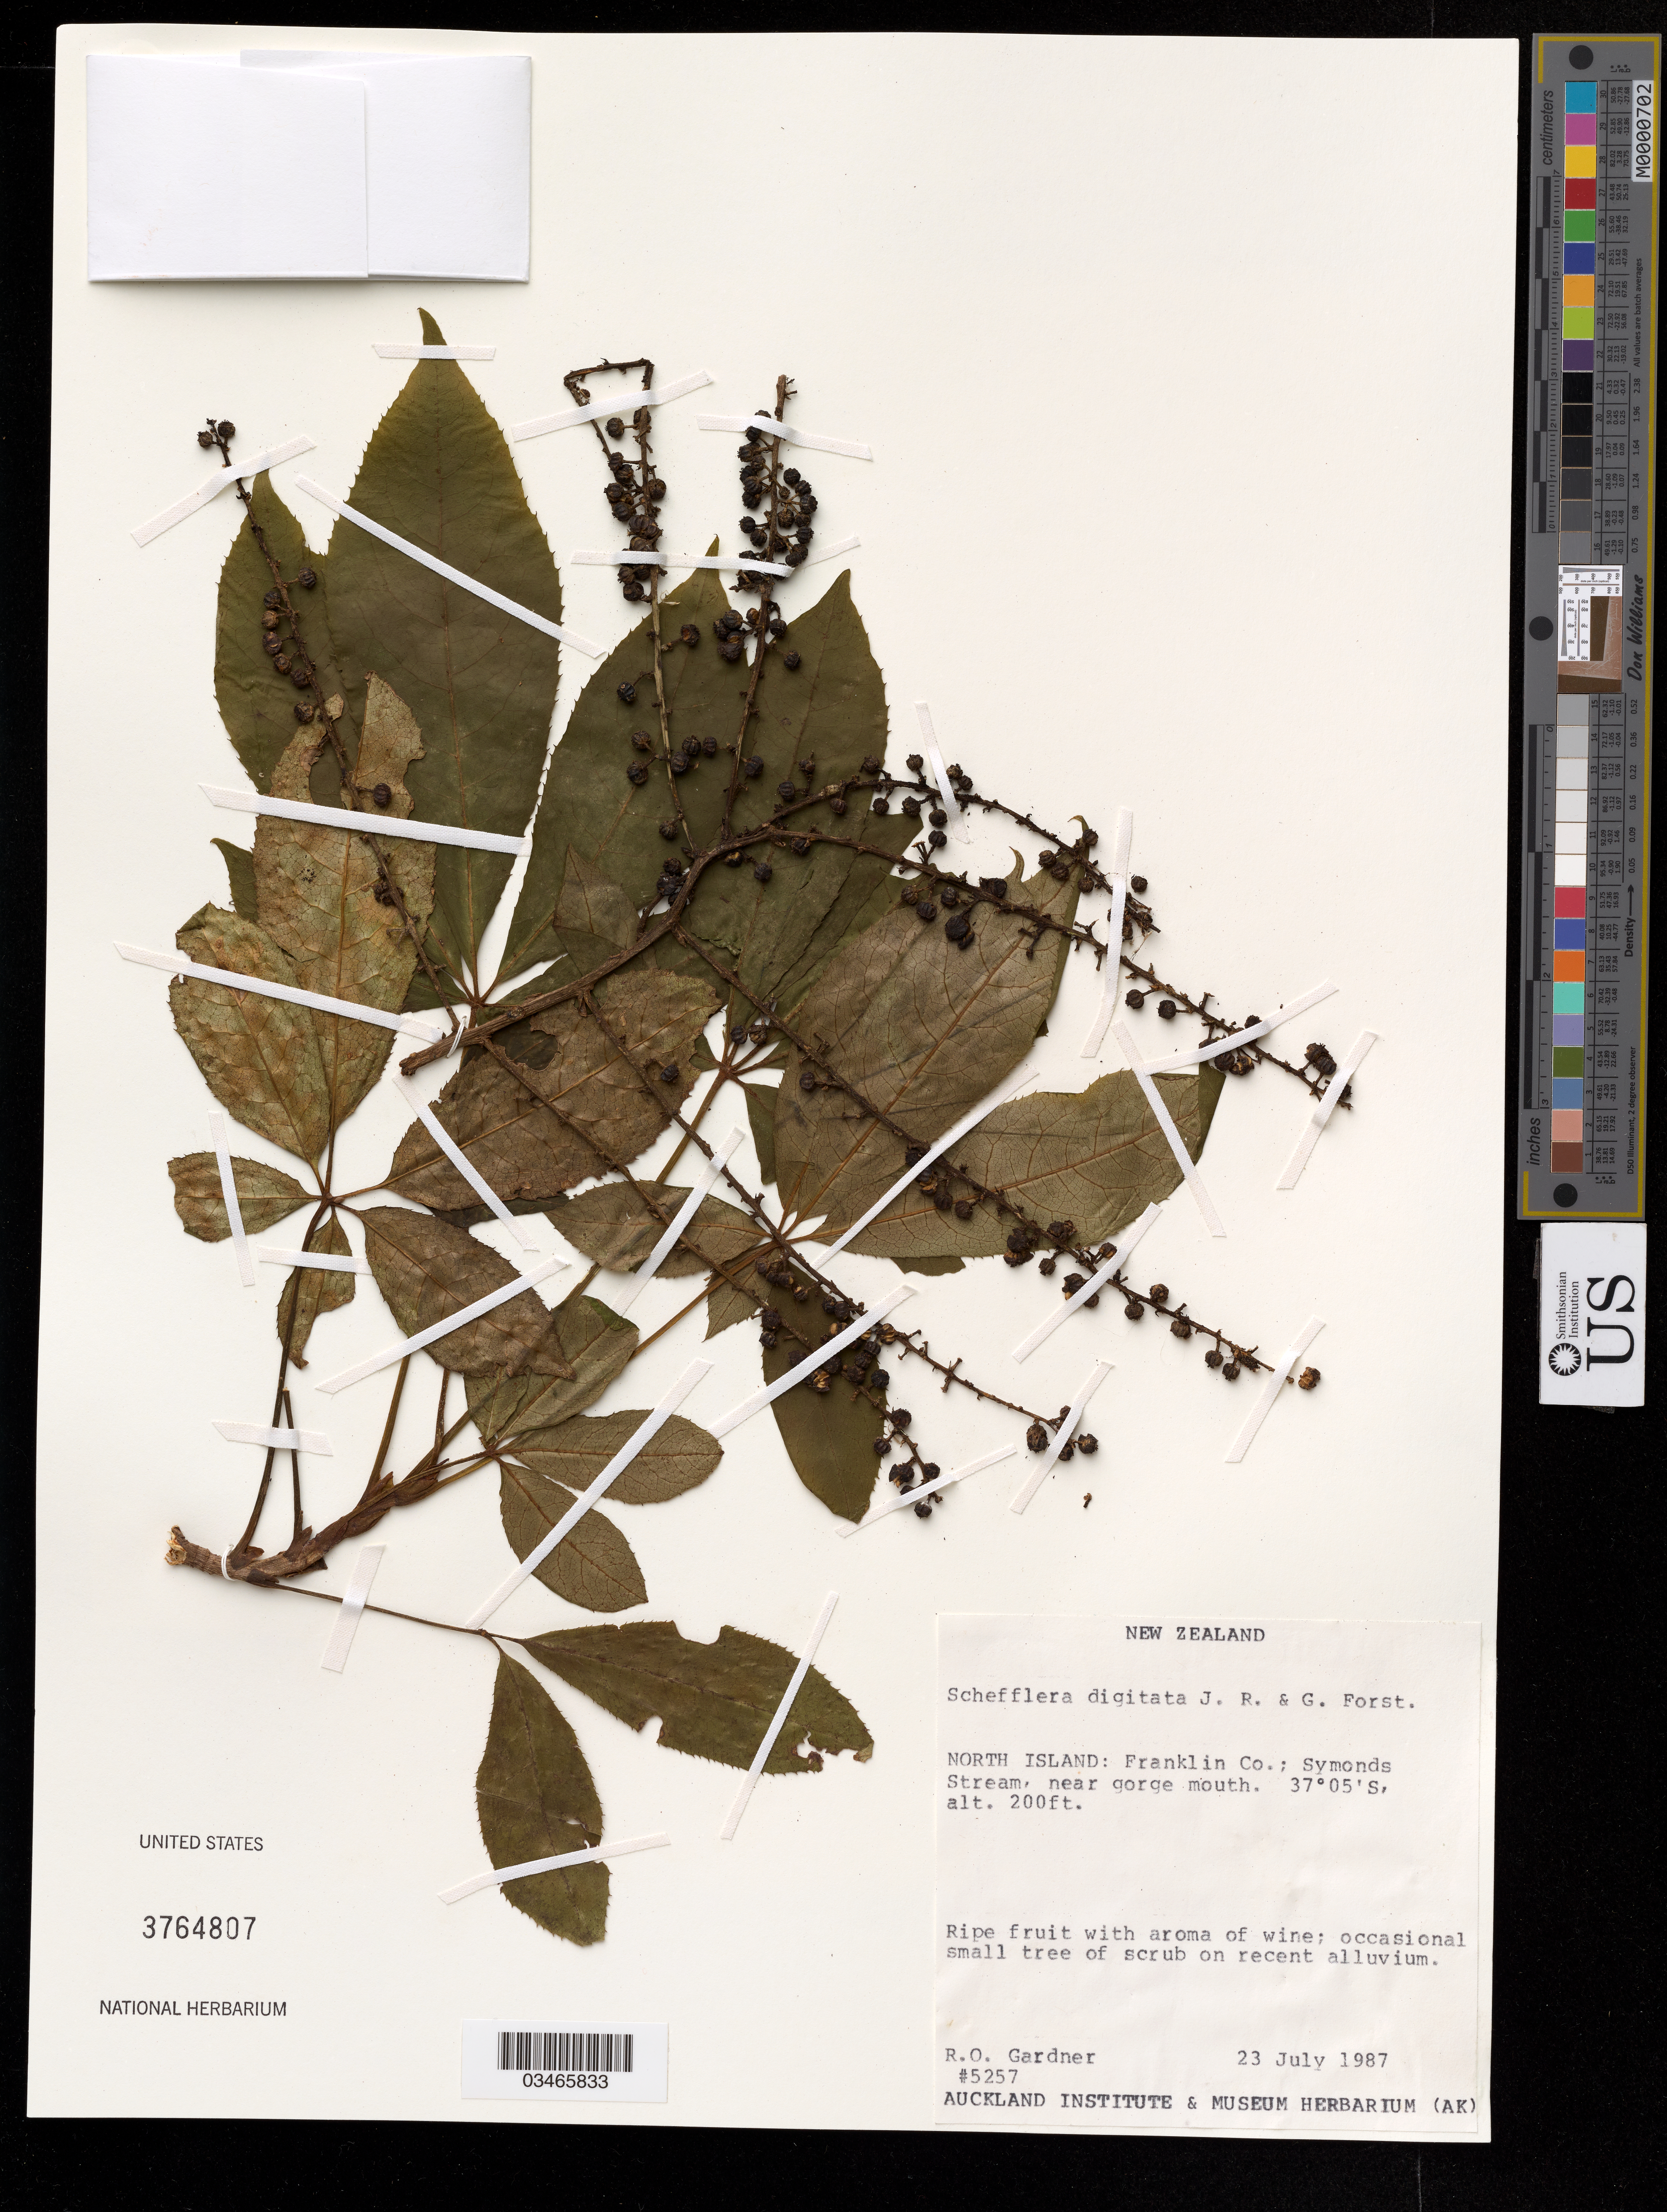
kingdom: Plantae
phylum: Tracheophyta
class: Magnoliopsida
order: Apiales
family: Araliaceae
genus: Schefflera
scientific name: Schefflera digitata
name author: J.R. Forst. & G. Forst.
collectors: R. Gardner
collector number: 5257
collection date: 1987-07-23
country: New Zealand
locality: North Island: Franklin Co.: Symonds Stream, near gorge mouth.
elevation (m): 61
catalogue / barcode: US 3764807